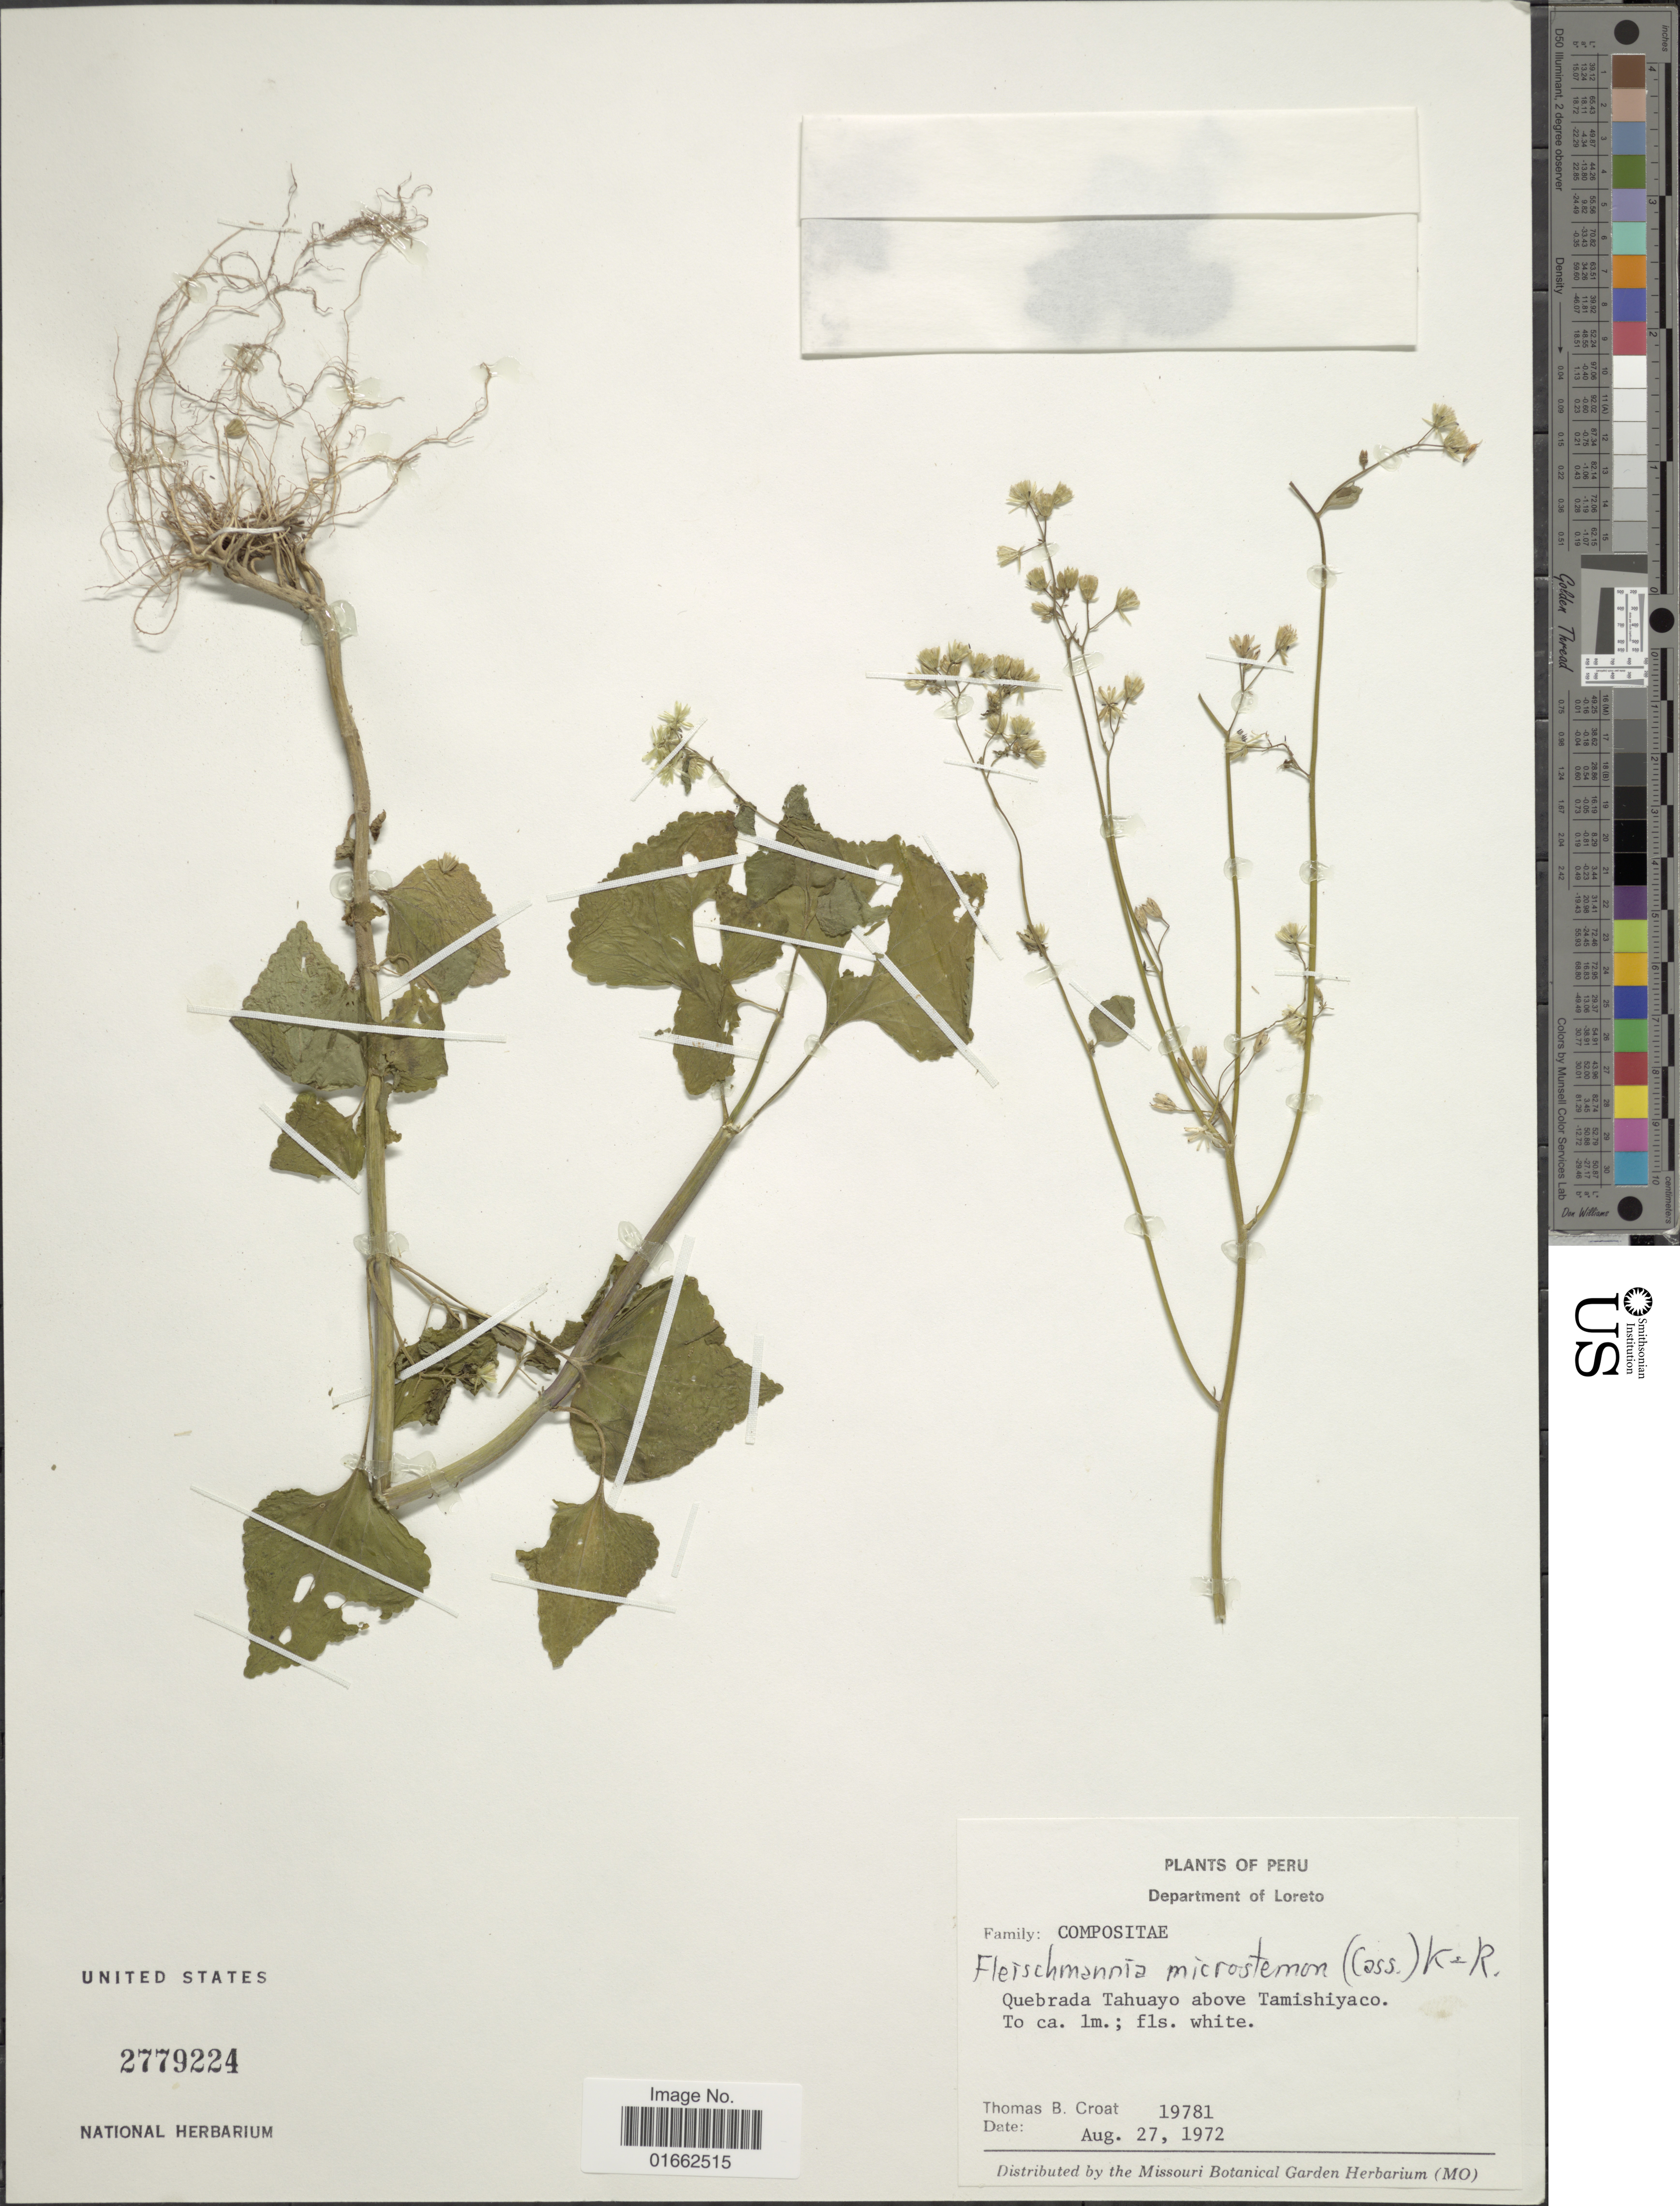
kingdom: Plantae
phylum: Tracheophyta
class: Magnoliopsida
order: Asterales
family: Asteraceae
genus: Fleischmannia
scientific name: Fleischmannia microstemon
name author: (Cass.) R.M. King & H. Rob.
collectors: T. B. Croat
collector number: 19781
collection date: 1972-08-27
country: Peru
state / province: Loreto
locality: Department of Loreto. Quebrada Tahuayo above Tamishiyaco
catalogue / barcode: US 2779224